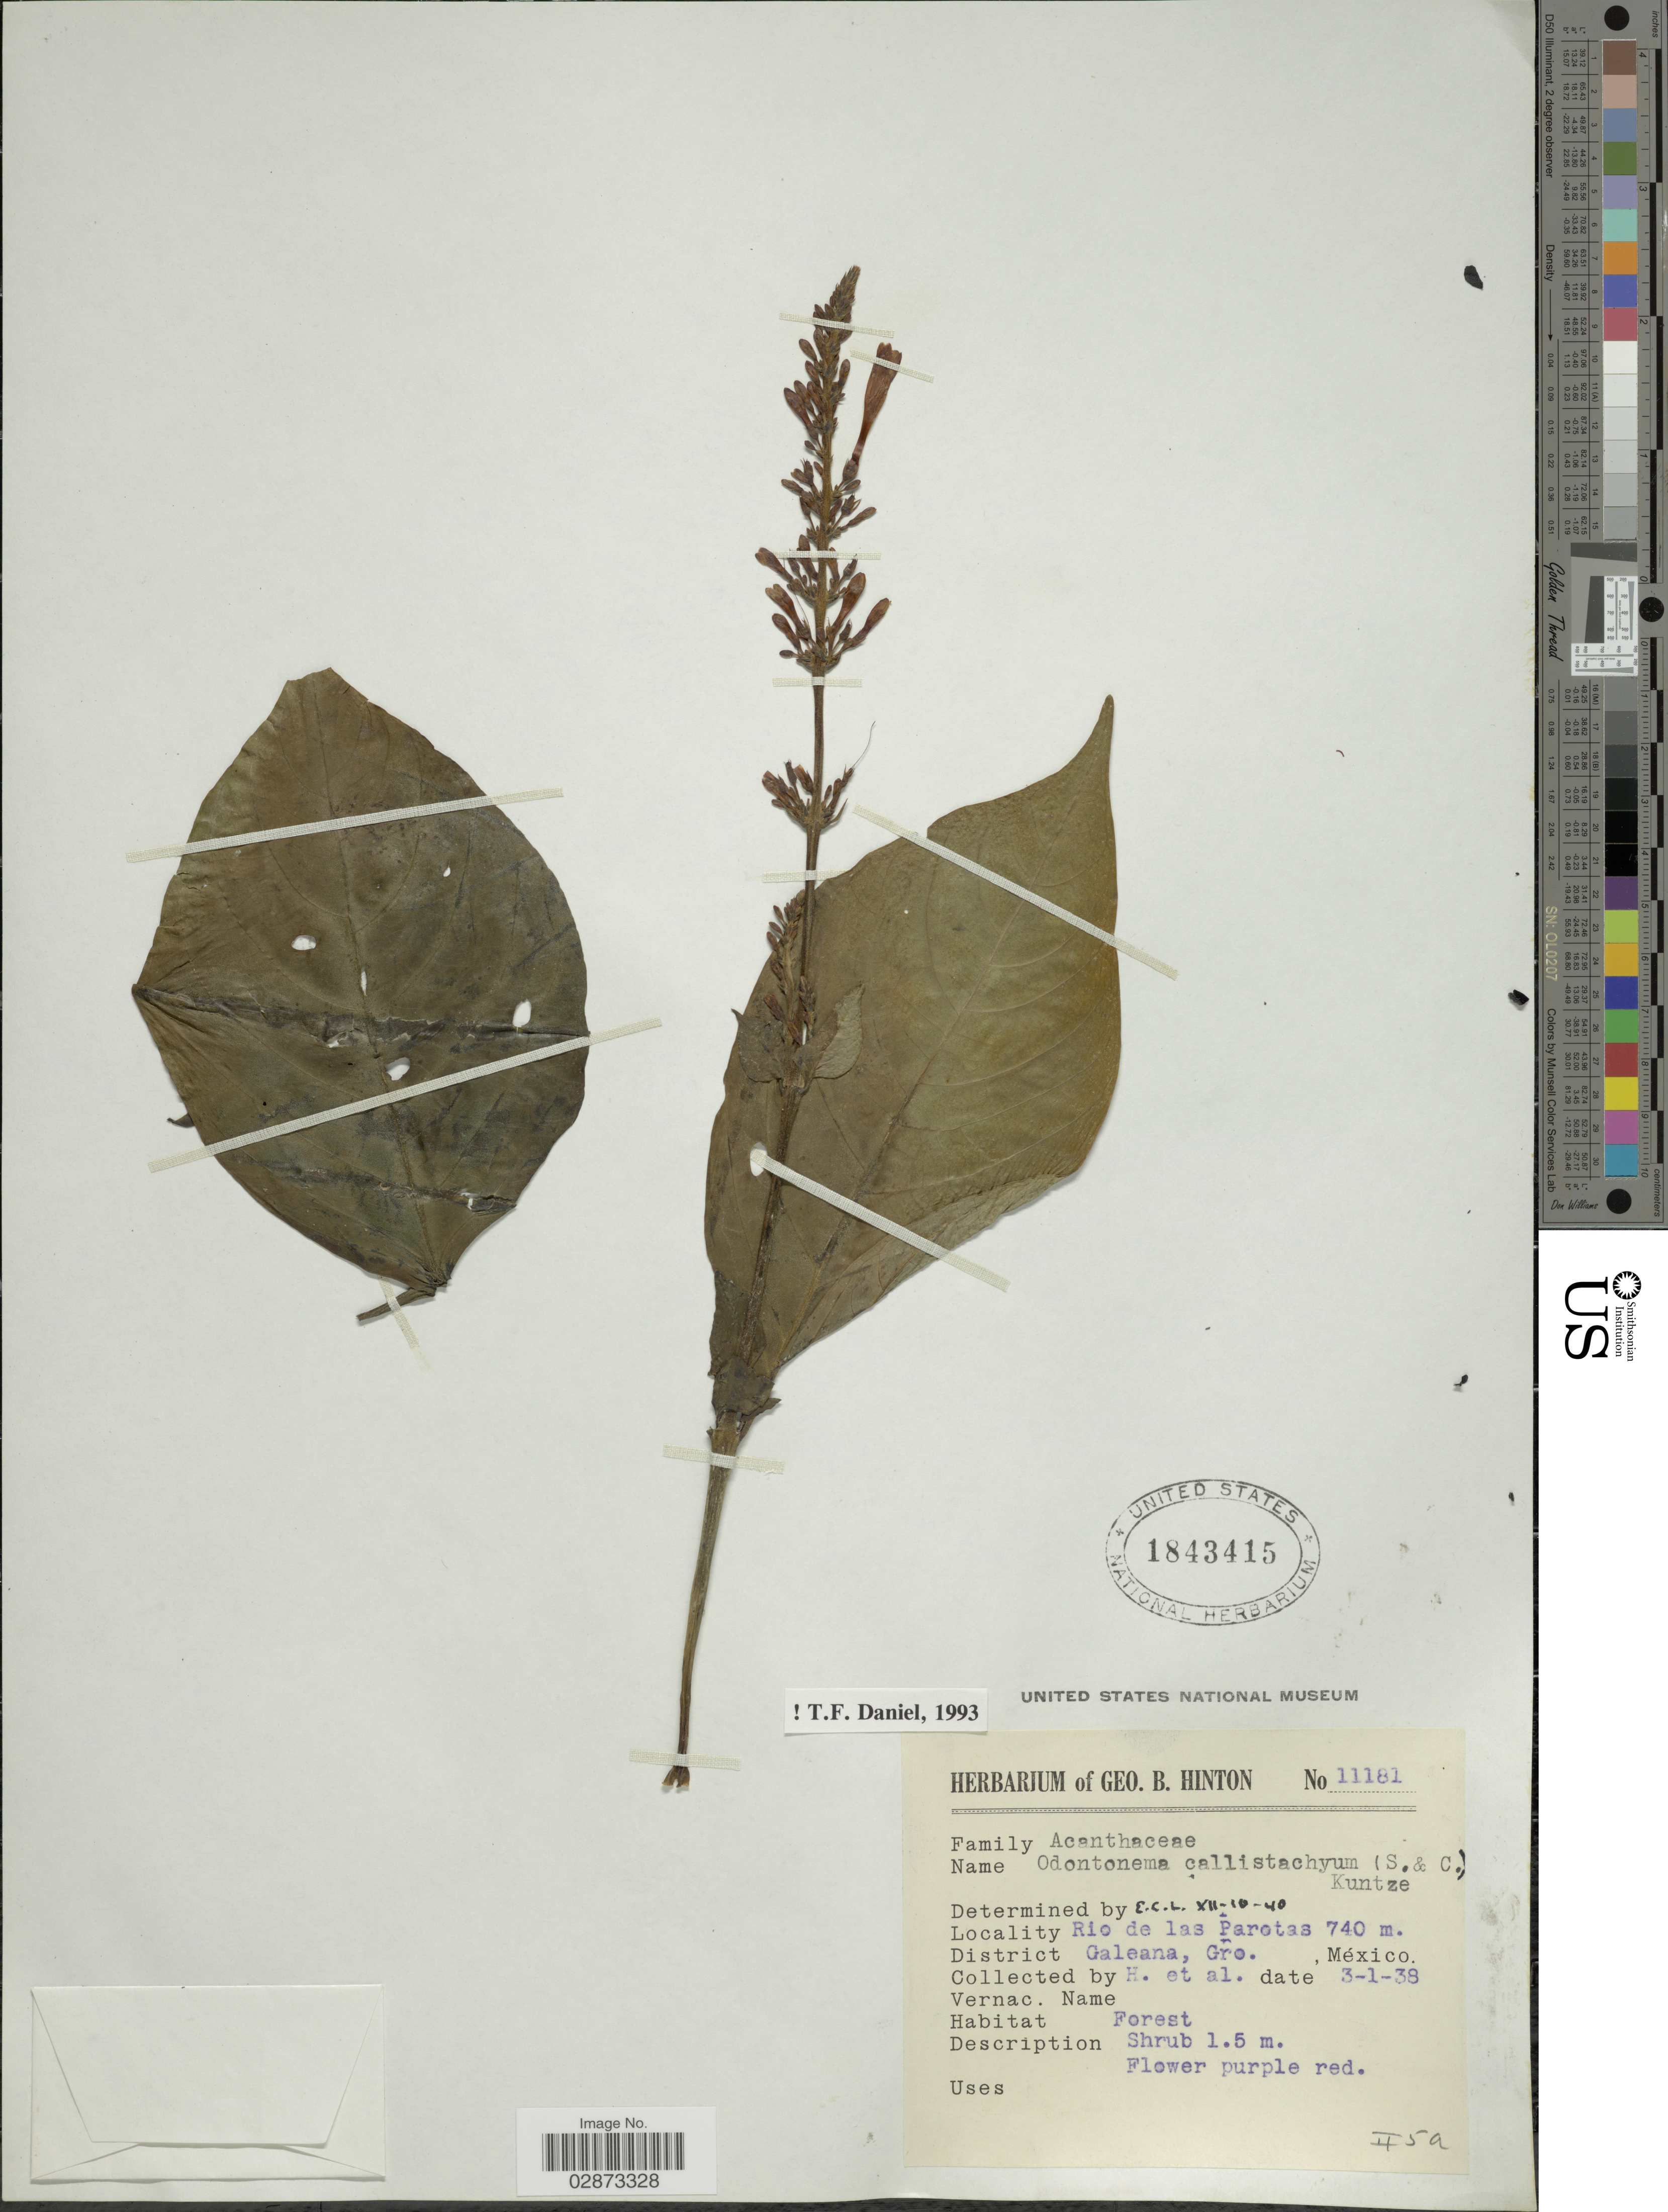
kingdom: Plantae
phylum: Tracheophyta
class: Magnoliopsida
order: Lamiales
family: Acanthaceae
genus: Odontonema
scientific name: Odontonema callistachyum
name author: (Schltdl. & Cham.) Kuntze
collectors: G. B. Hinton & et al.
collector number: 11181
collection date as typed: Transcribed d/m/y: 3/1/38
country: Mexico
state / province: Guerrero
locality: Rio de las Parotas. District Galeana.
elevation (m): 740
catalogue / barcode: US 1843415